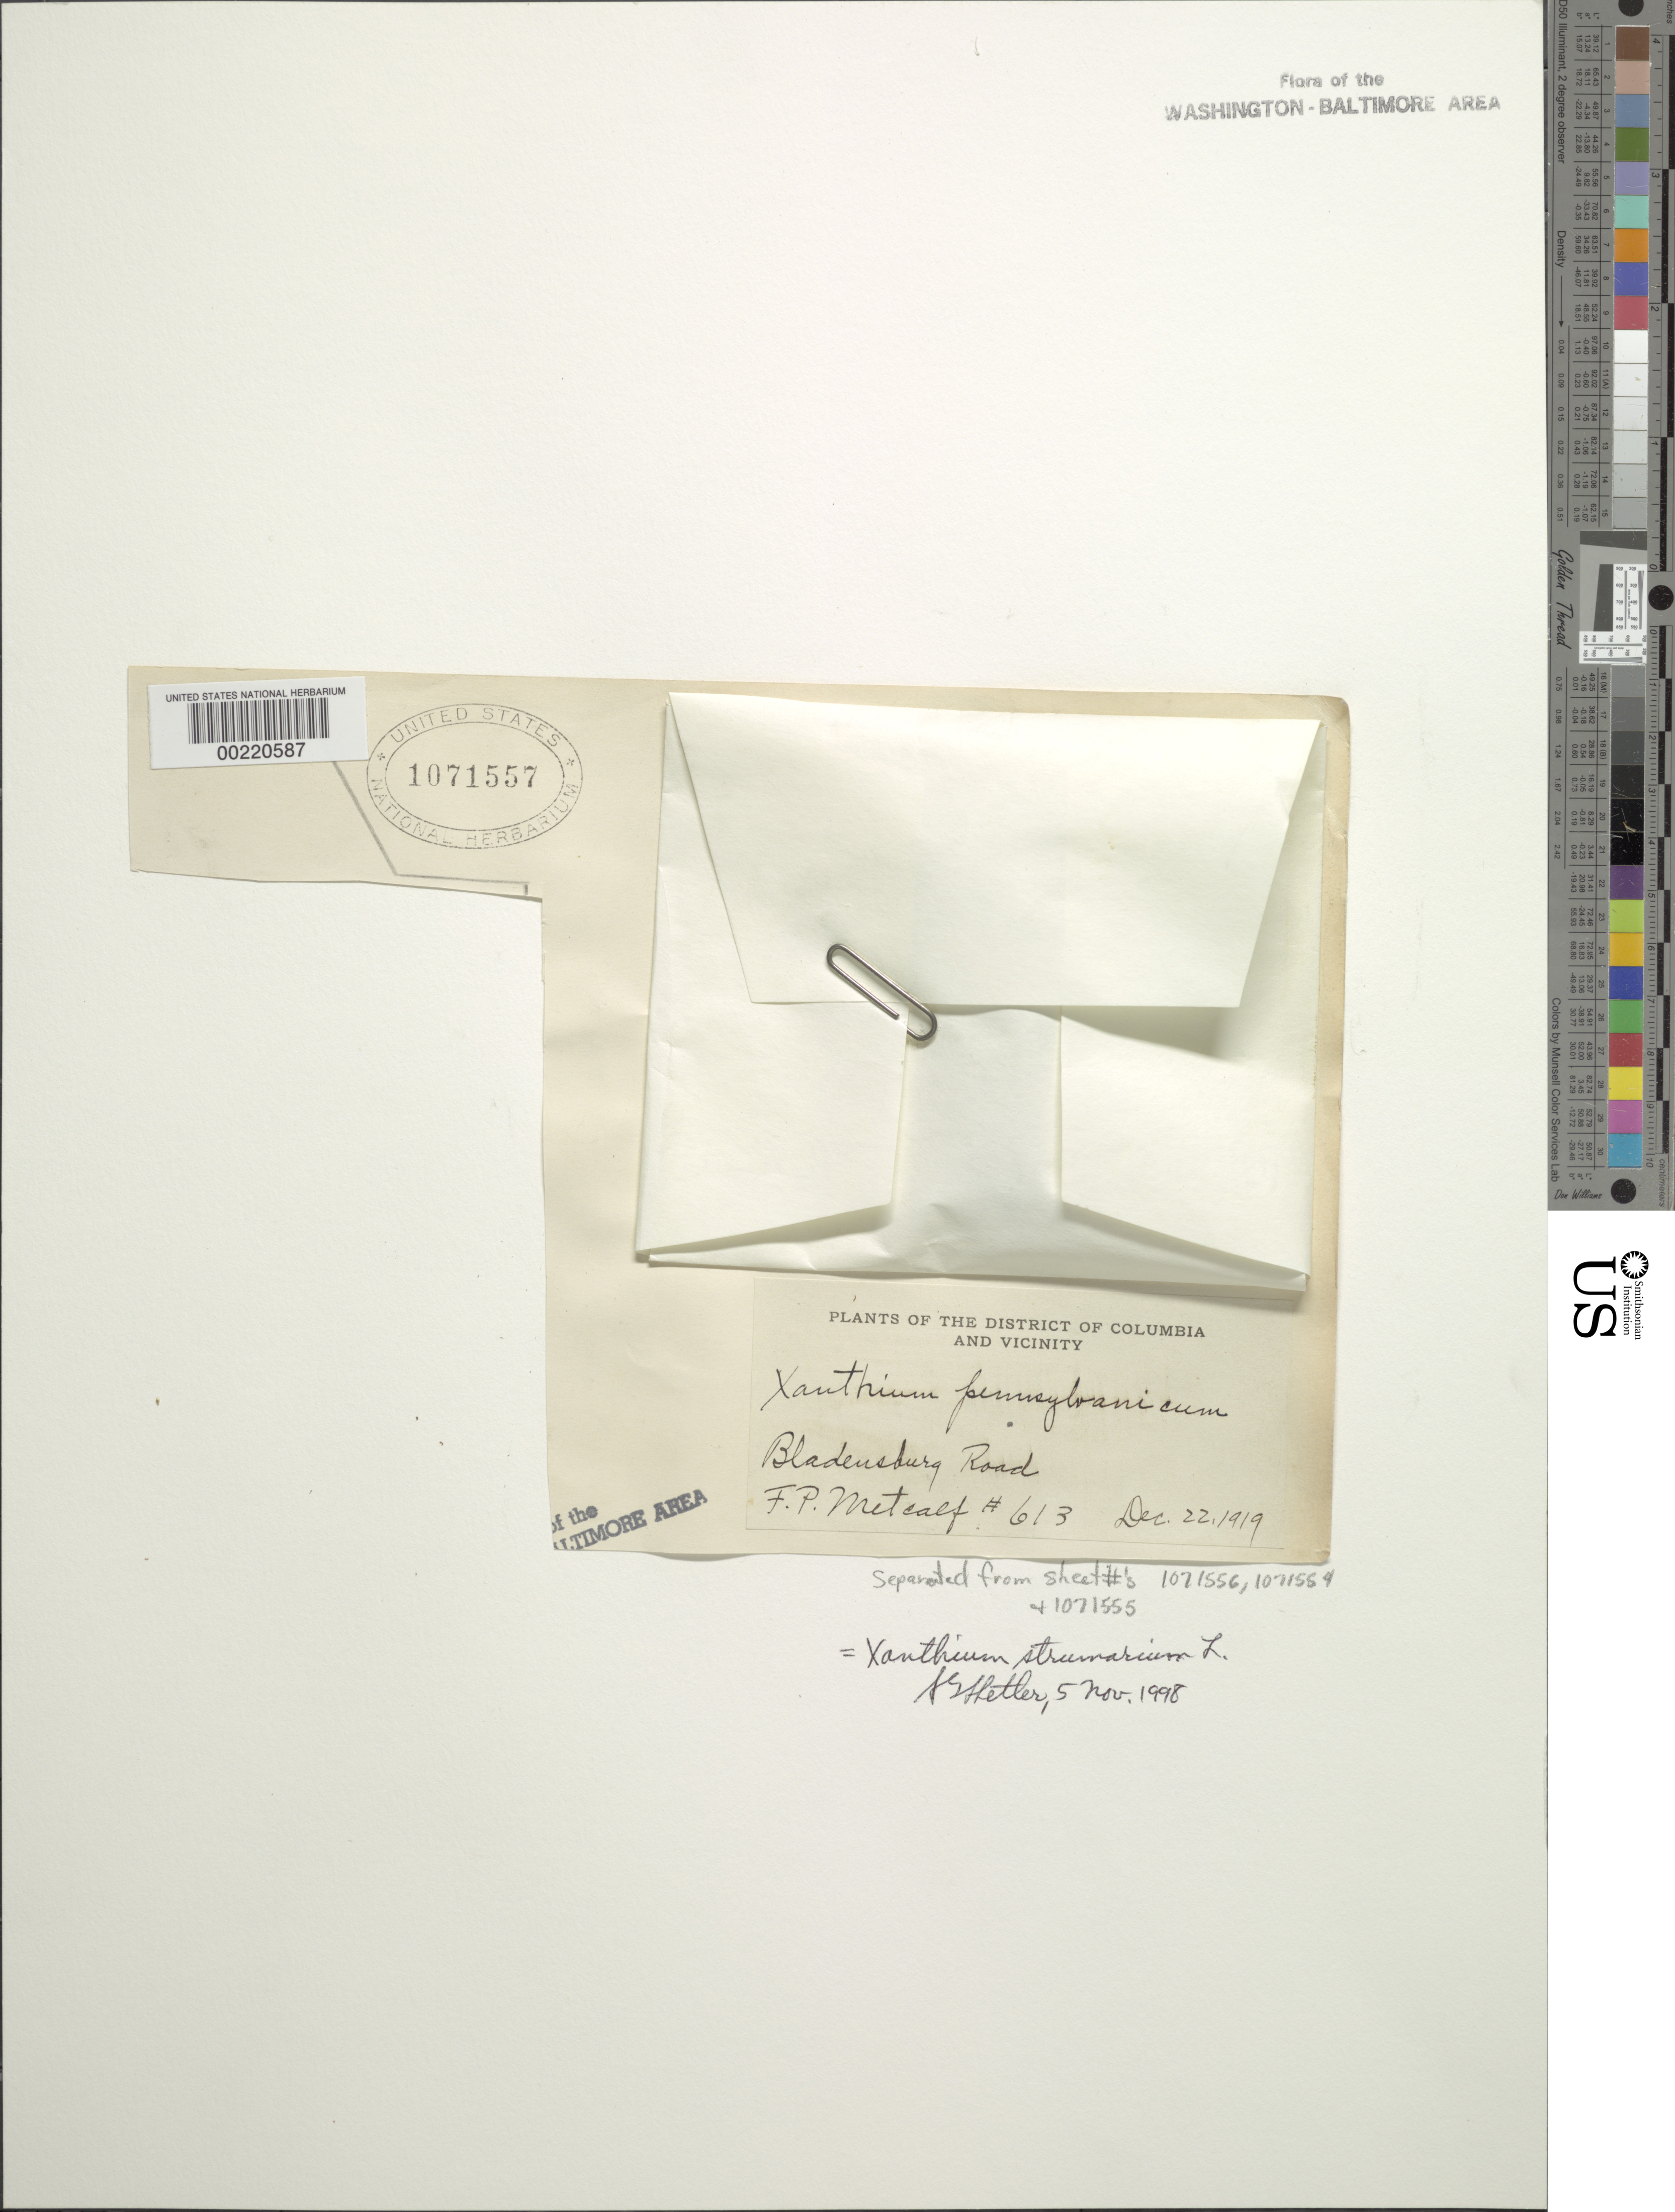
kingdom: Plantae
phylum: Tracheophyta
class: Magnoliopsida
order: Asterales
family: Asteraceae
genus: Xanthium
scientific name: Xanthium strumarium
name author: L.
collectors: F. P. Metcalf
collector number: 613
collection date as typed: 22 Dec 1919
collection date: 1919-12-22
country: United States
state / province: Maryland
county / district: Prince George's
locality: Bladensburg Road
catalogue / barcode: US 1071557